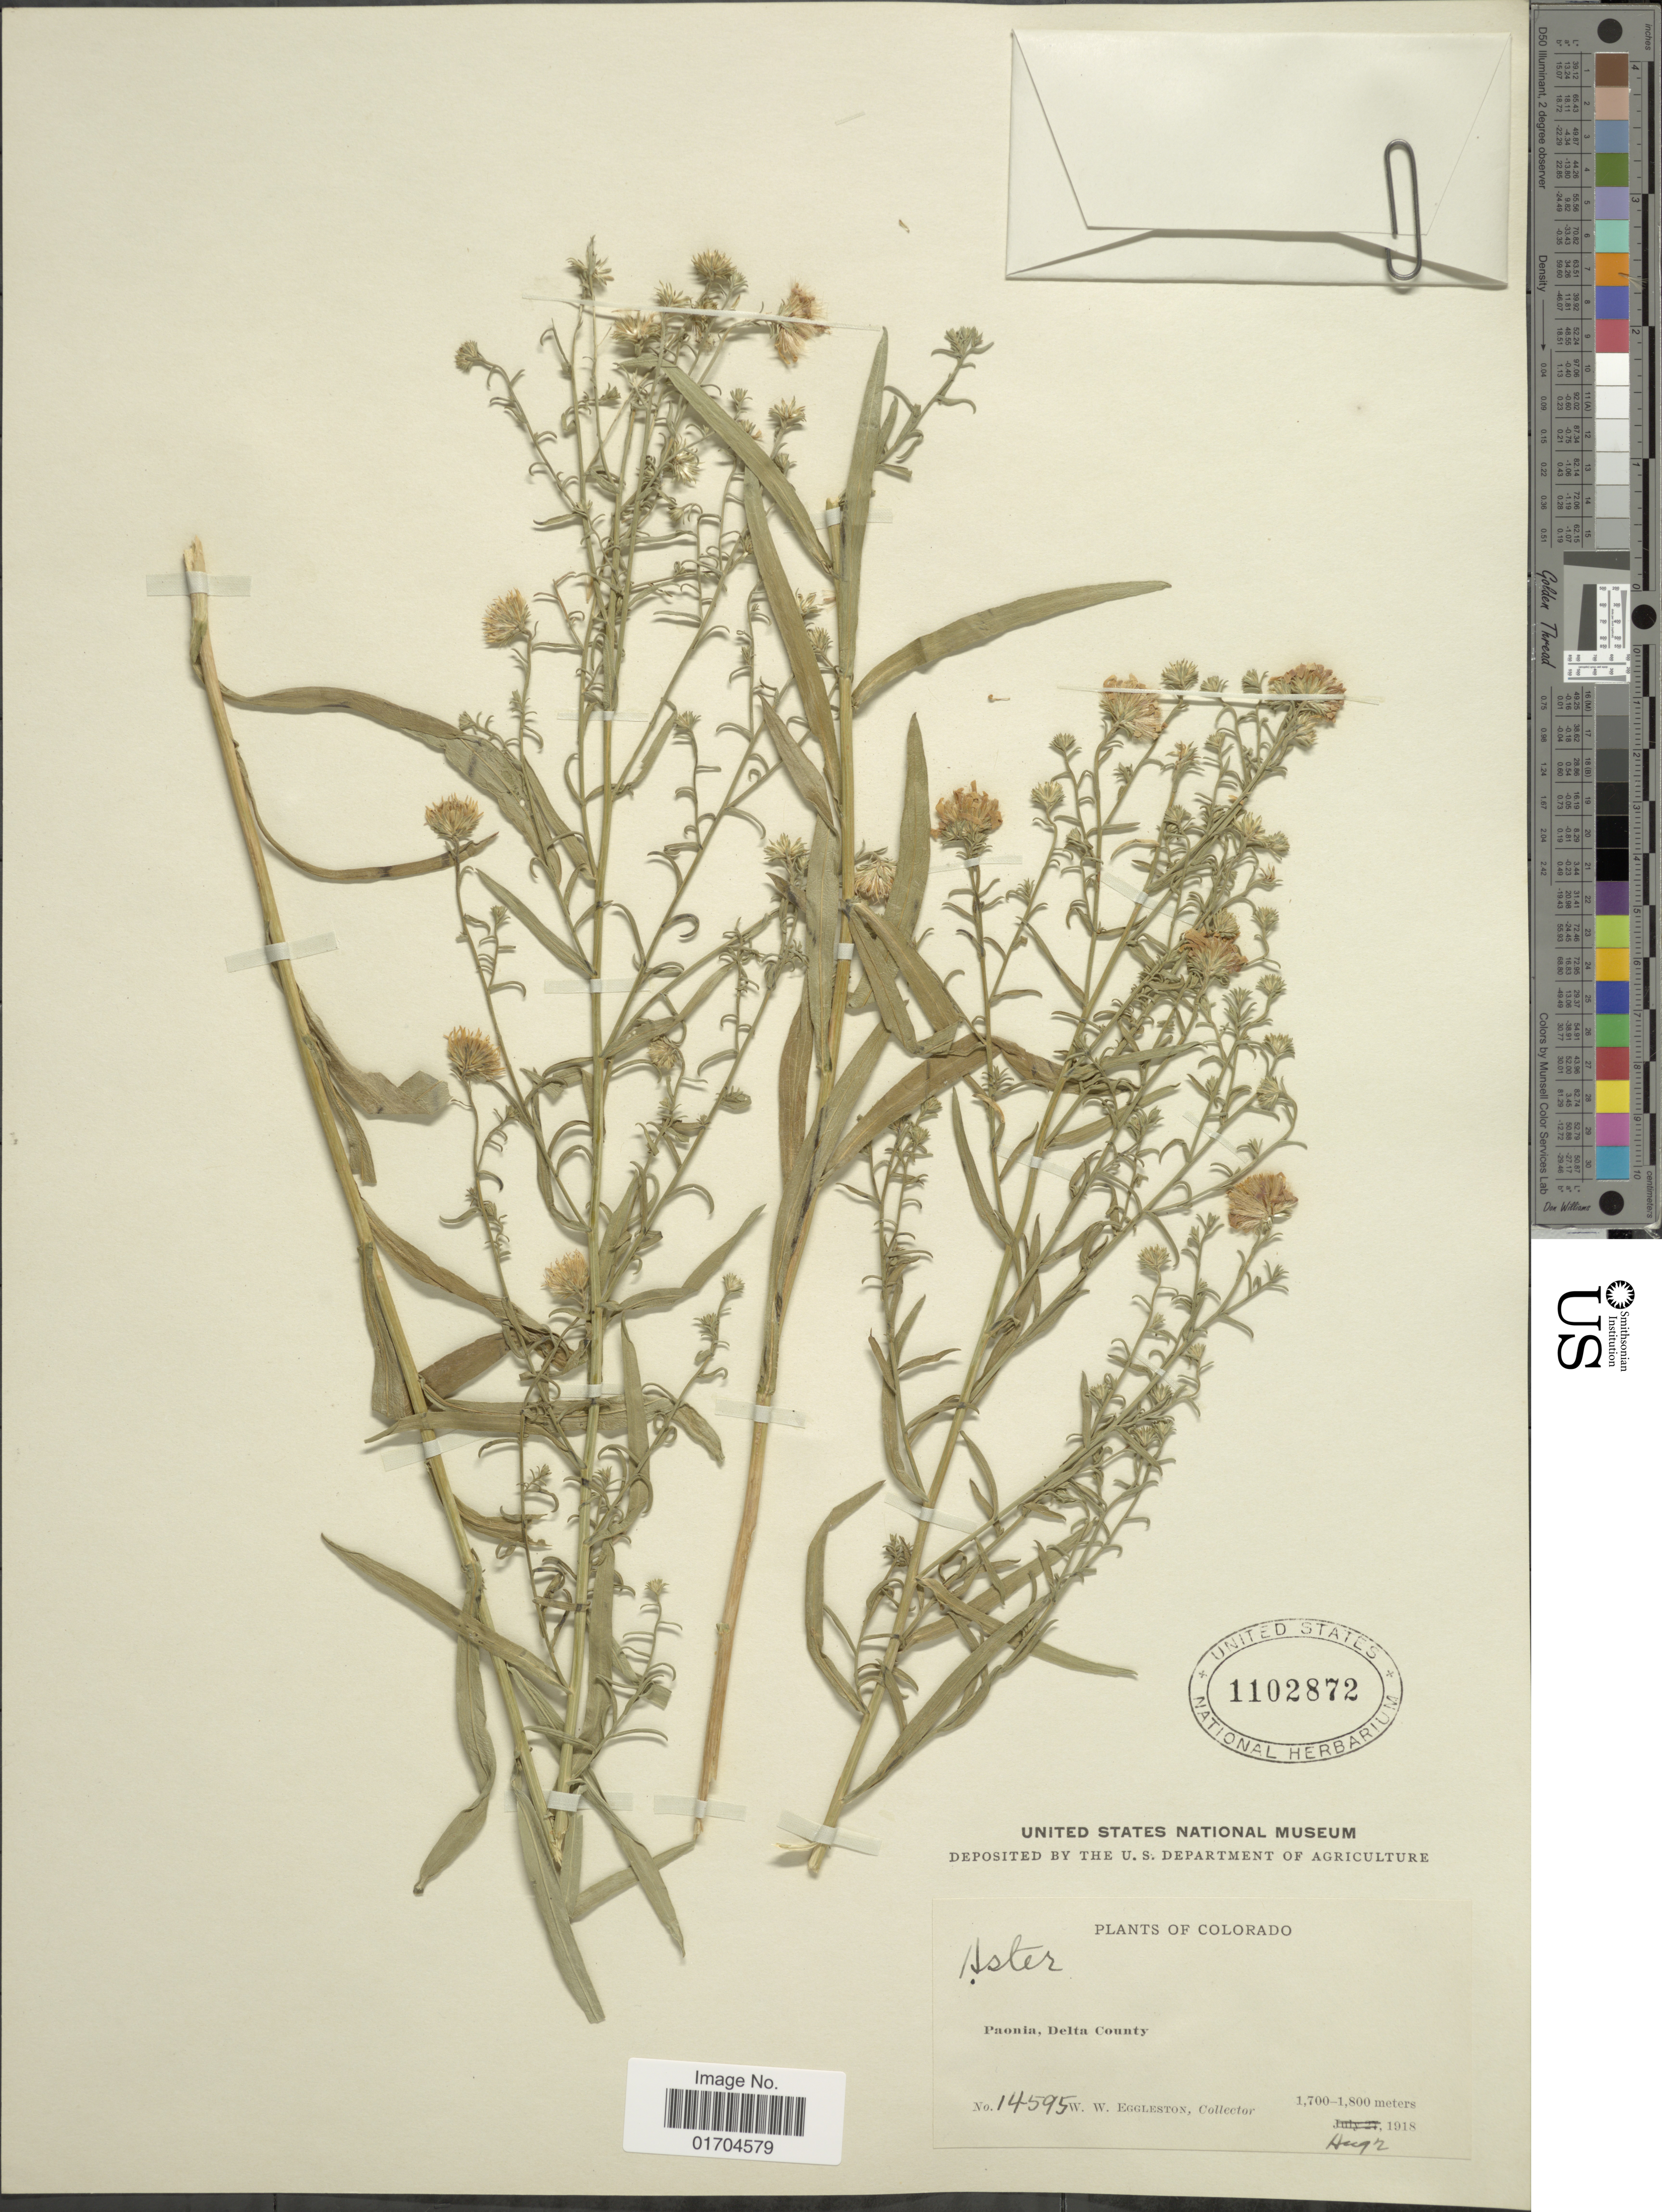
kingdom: Plantae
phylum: Tracheophyta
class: Magnoliopsida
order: Asterales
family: Asteraceae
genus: Symphyotrichum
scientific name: Symphyotrichum sp.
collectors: W. W. Eggleston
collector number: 14595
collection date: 1918-08-02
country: United States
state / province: Colorado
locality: Paonia, Delta County.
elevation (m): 1700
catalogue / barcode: US 1102872